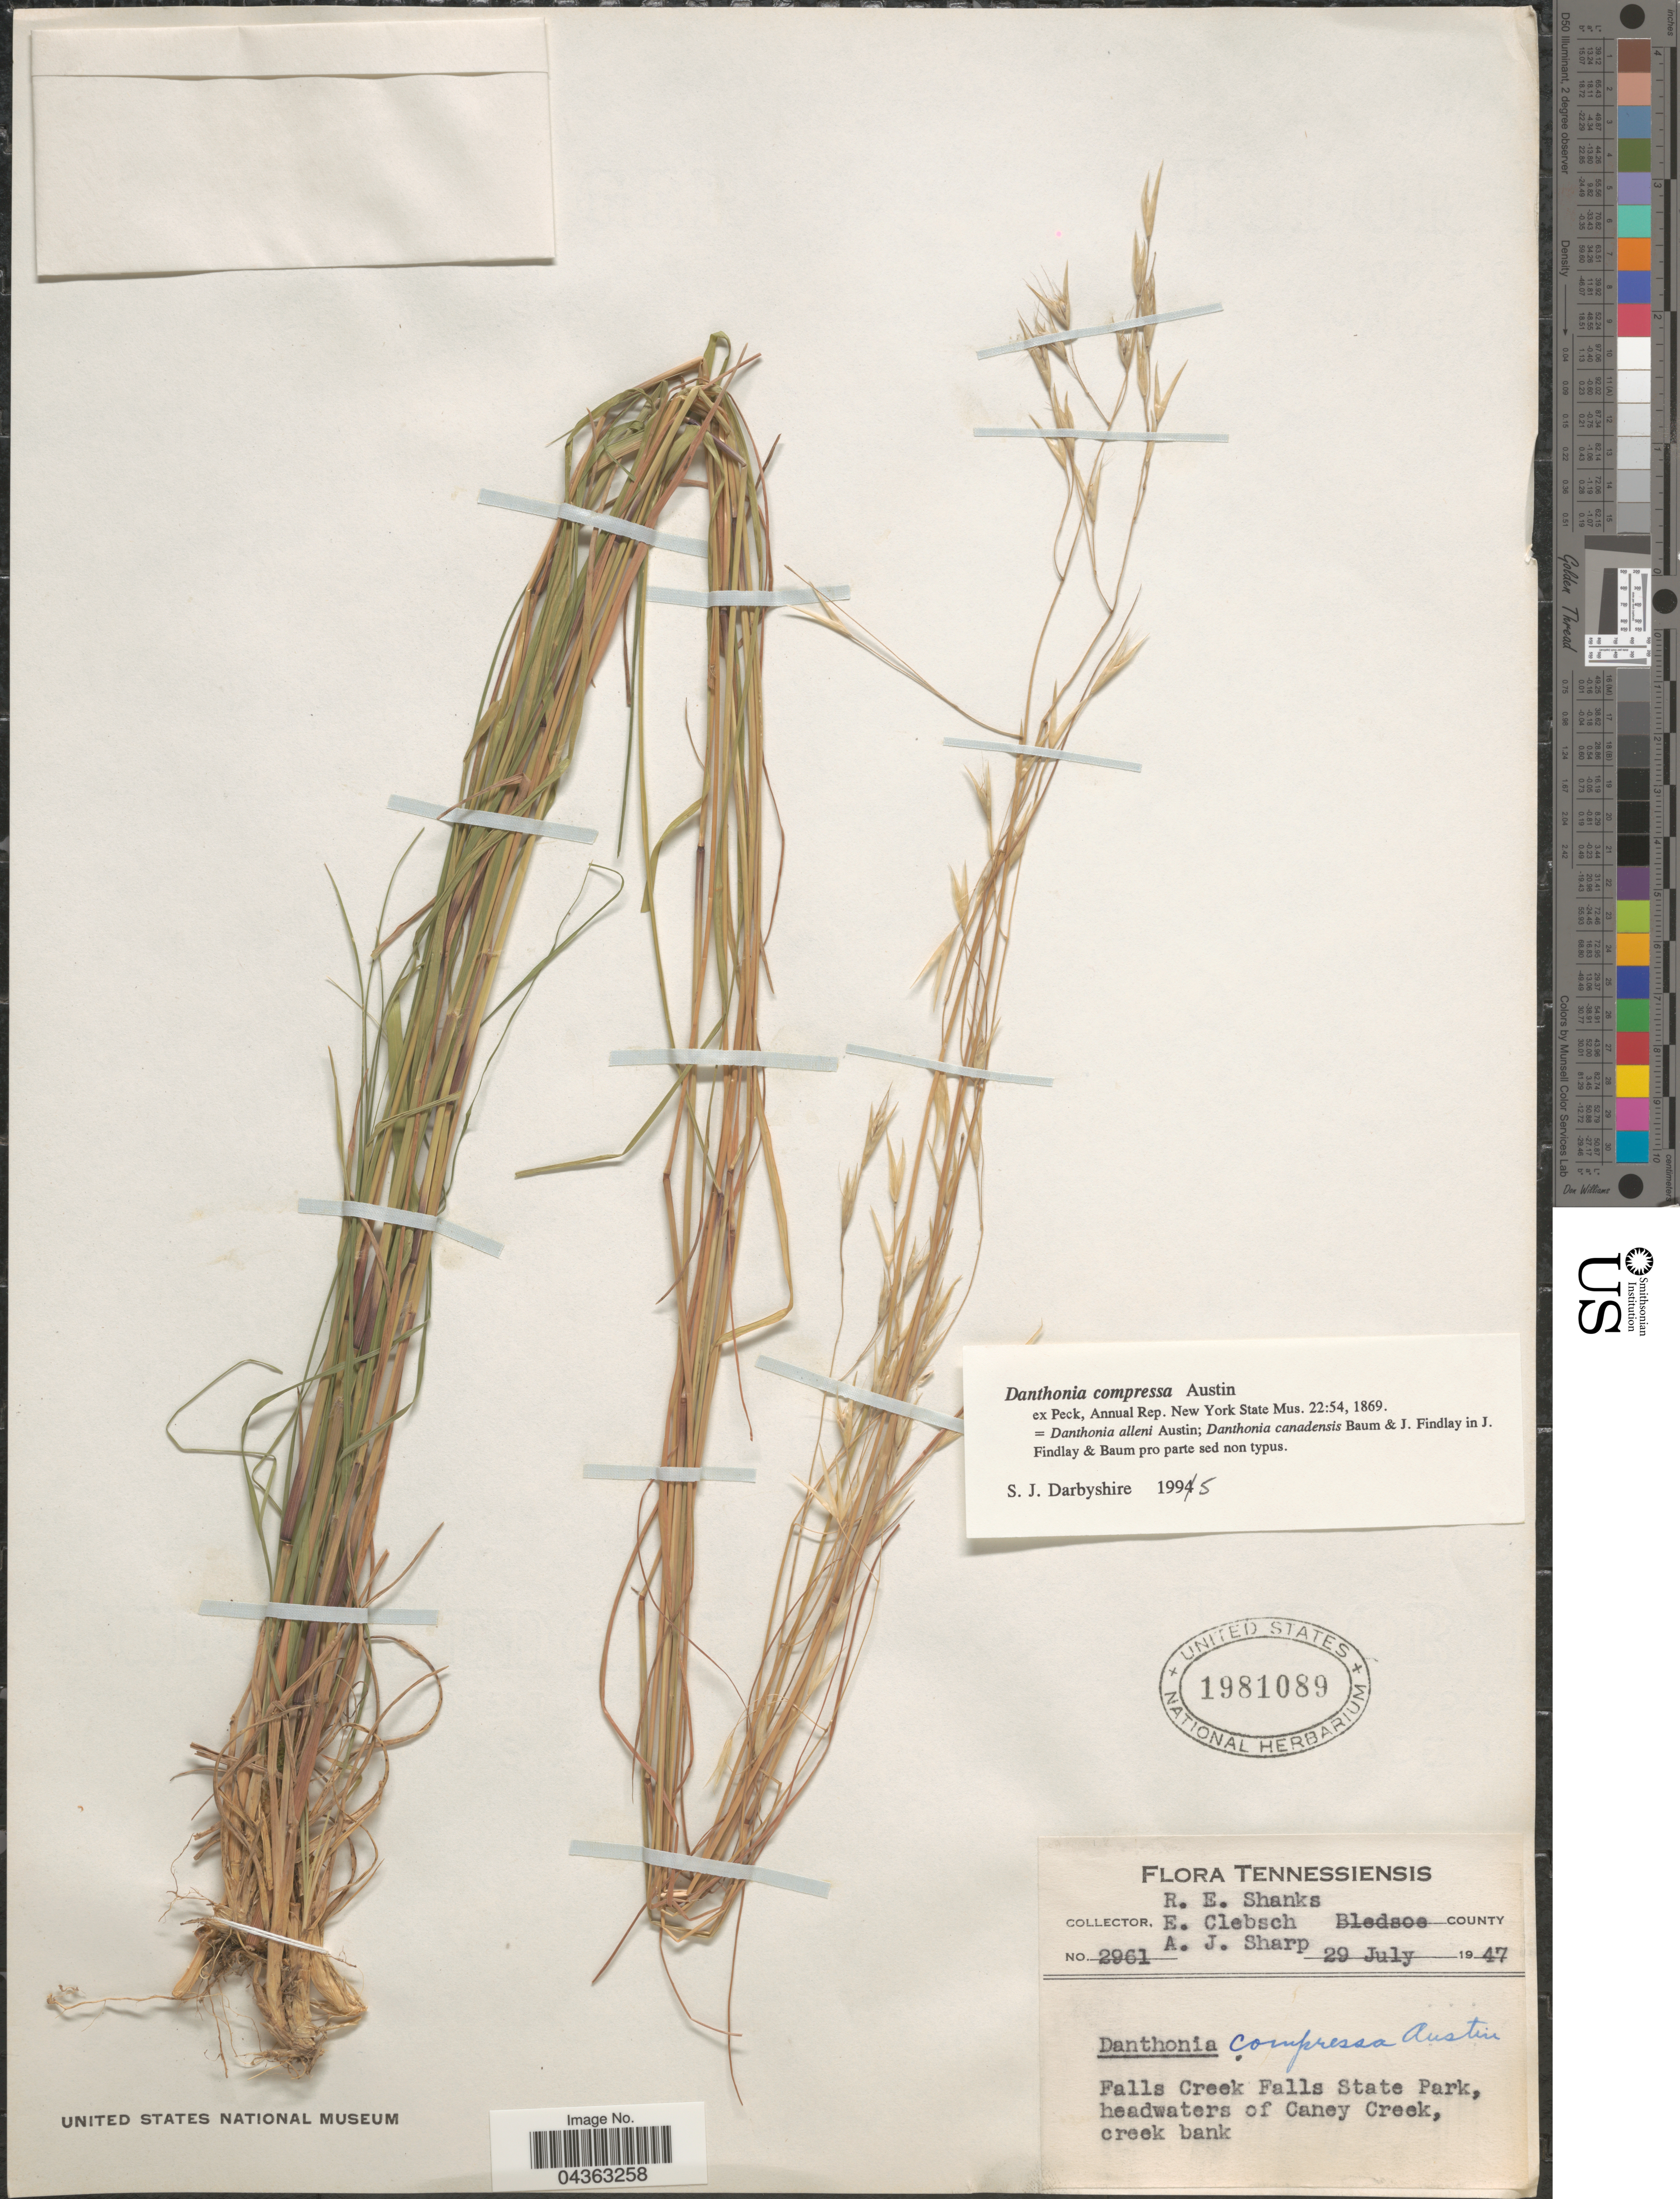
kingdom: Plantae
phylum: Tracheophyta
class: Liliopsida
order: Poales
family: Poaceae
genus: Danthonia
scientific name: Danthonia compressa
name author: Austin in F. Peck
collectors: R. Shanks, E. Clebsch & A. J. Sharp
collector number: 2961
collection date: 1947-07-29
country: United States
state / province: Tennessee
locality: Bledsoe County. Falls Creek Falls State Park, headwaters of Caney Creek, creek bank.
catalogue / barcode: US 1981089